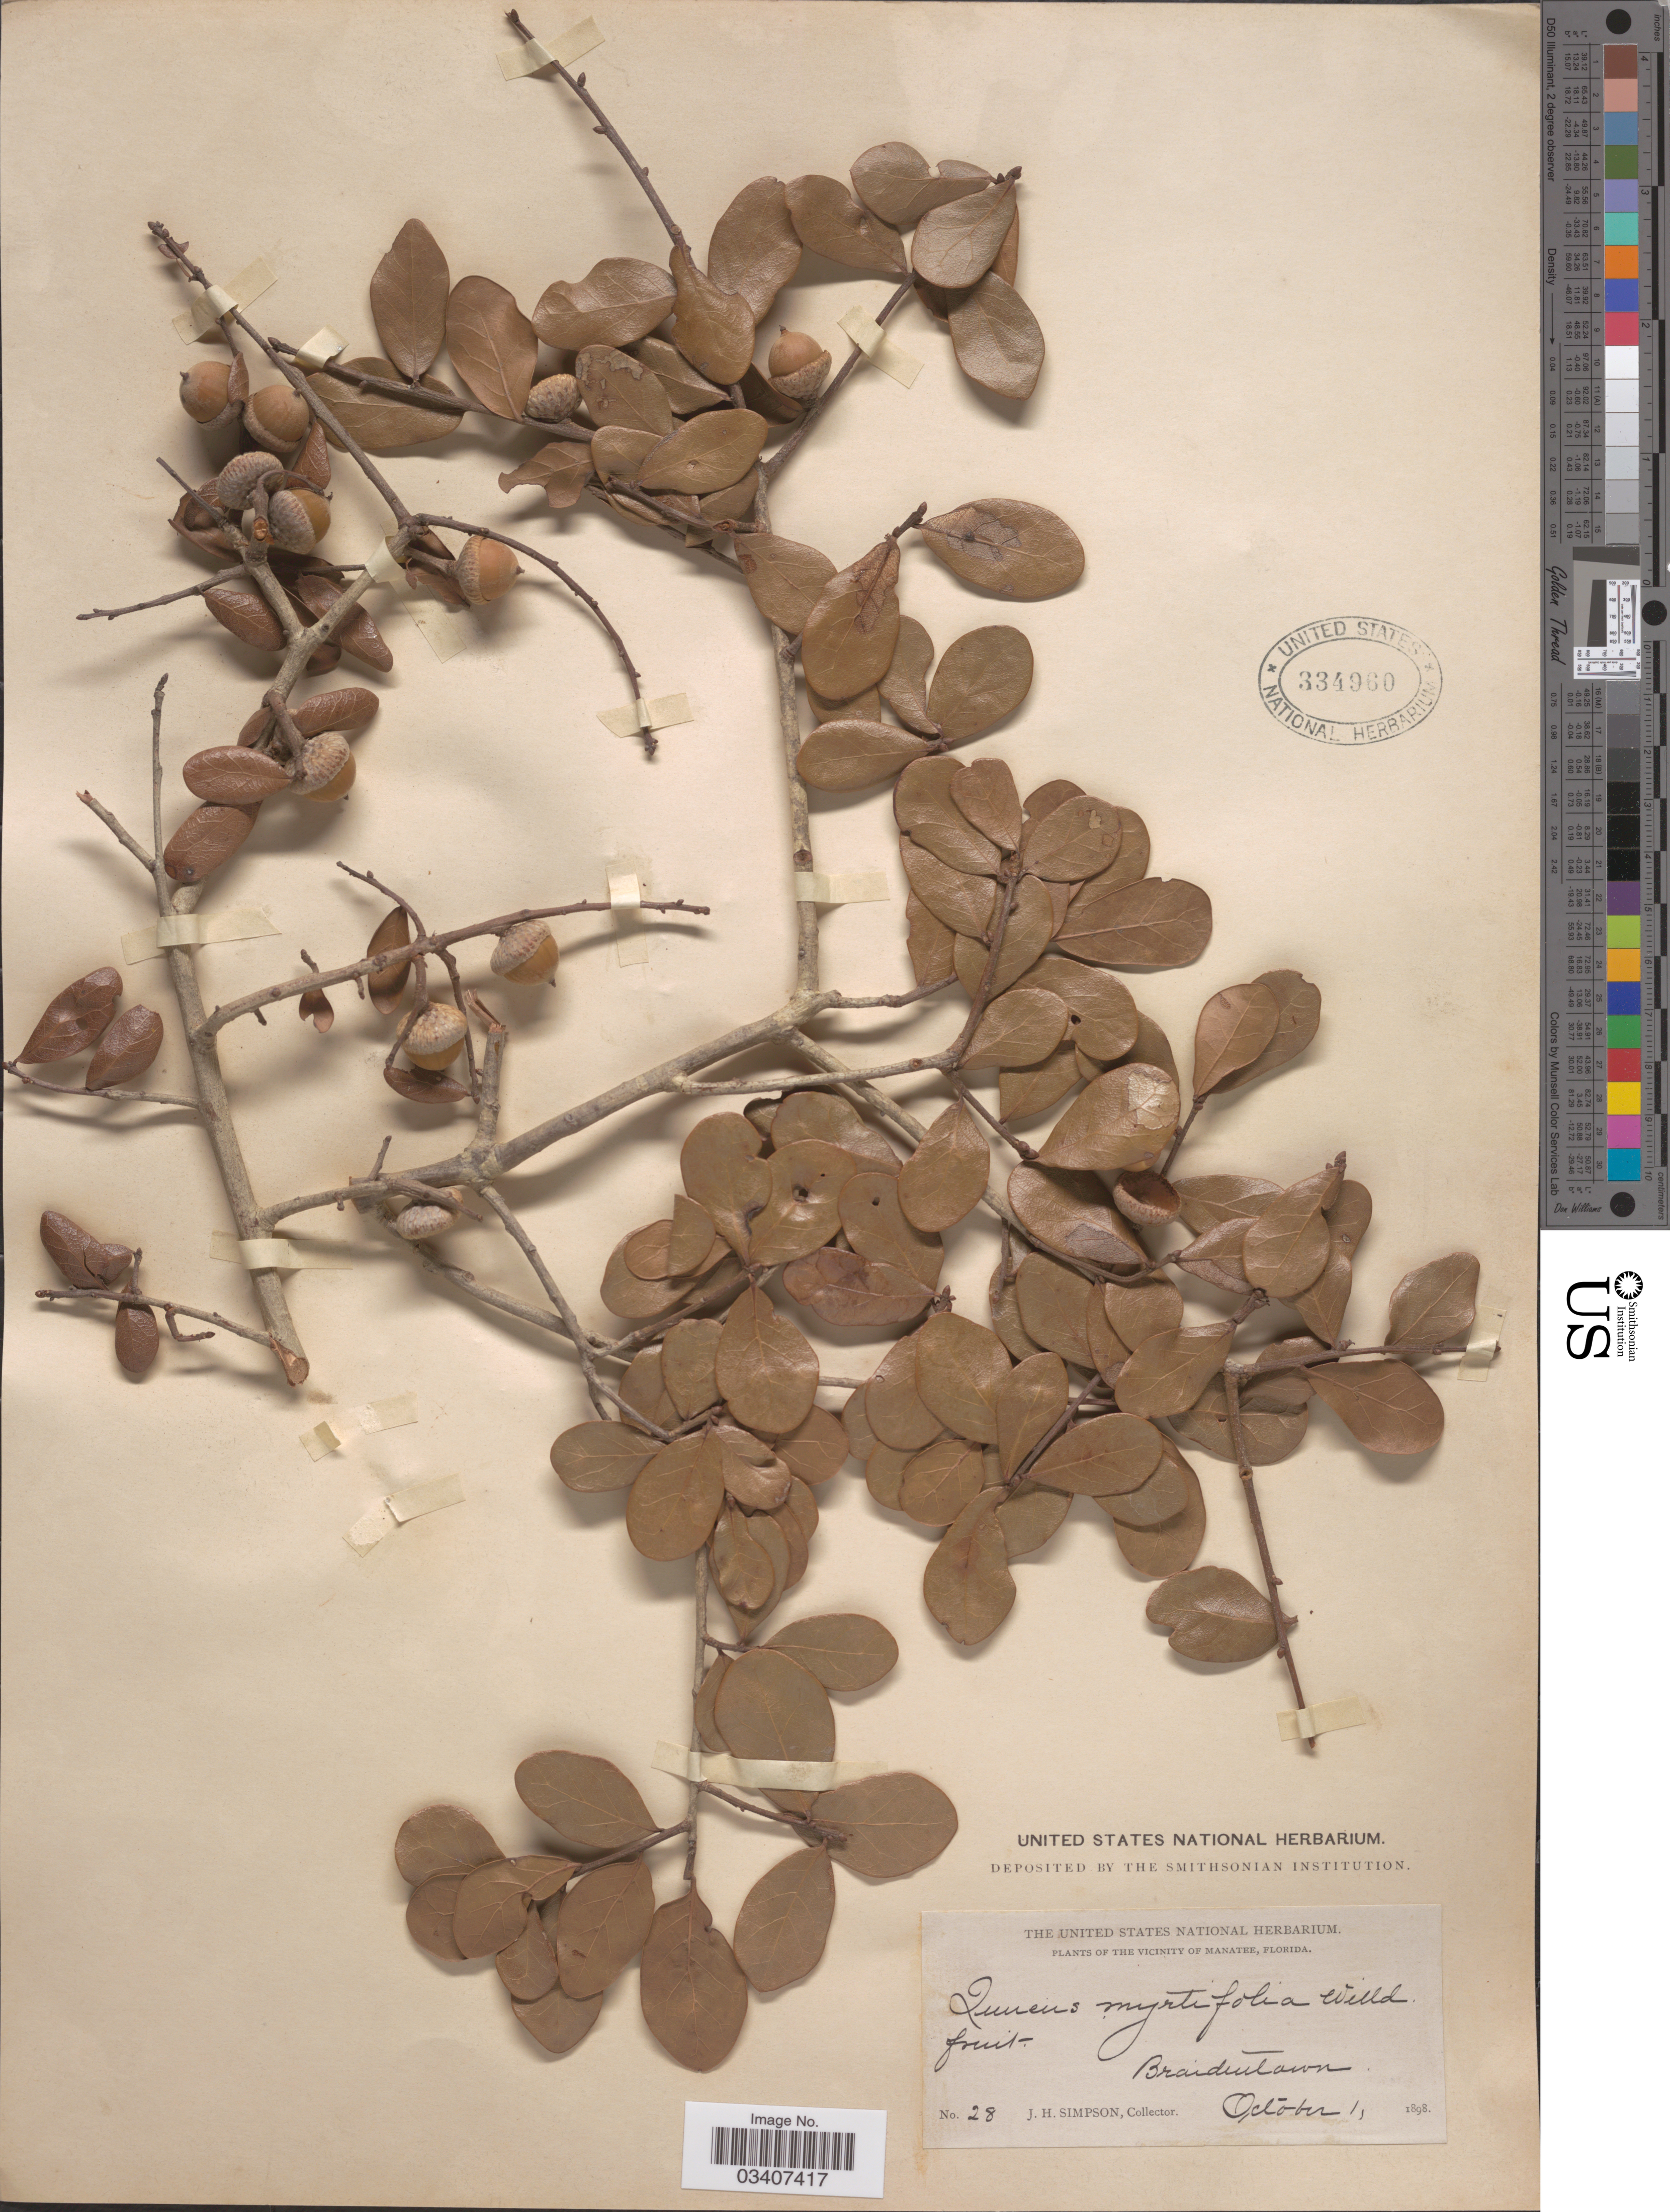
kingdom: Plantae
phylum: Tracheophyta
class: Magnoliopsida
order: Fagales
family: Fagaceae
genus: Quercus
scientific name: Quercus myrtifolia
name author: Willd.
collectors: J. H. Simpson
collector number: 28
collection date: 1898-10-01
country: United States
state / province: Florida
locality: Vicinity of Manatee. Braidentown.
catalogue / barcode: US 334960